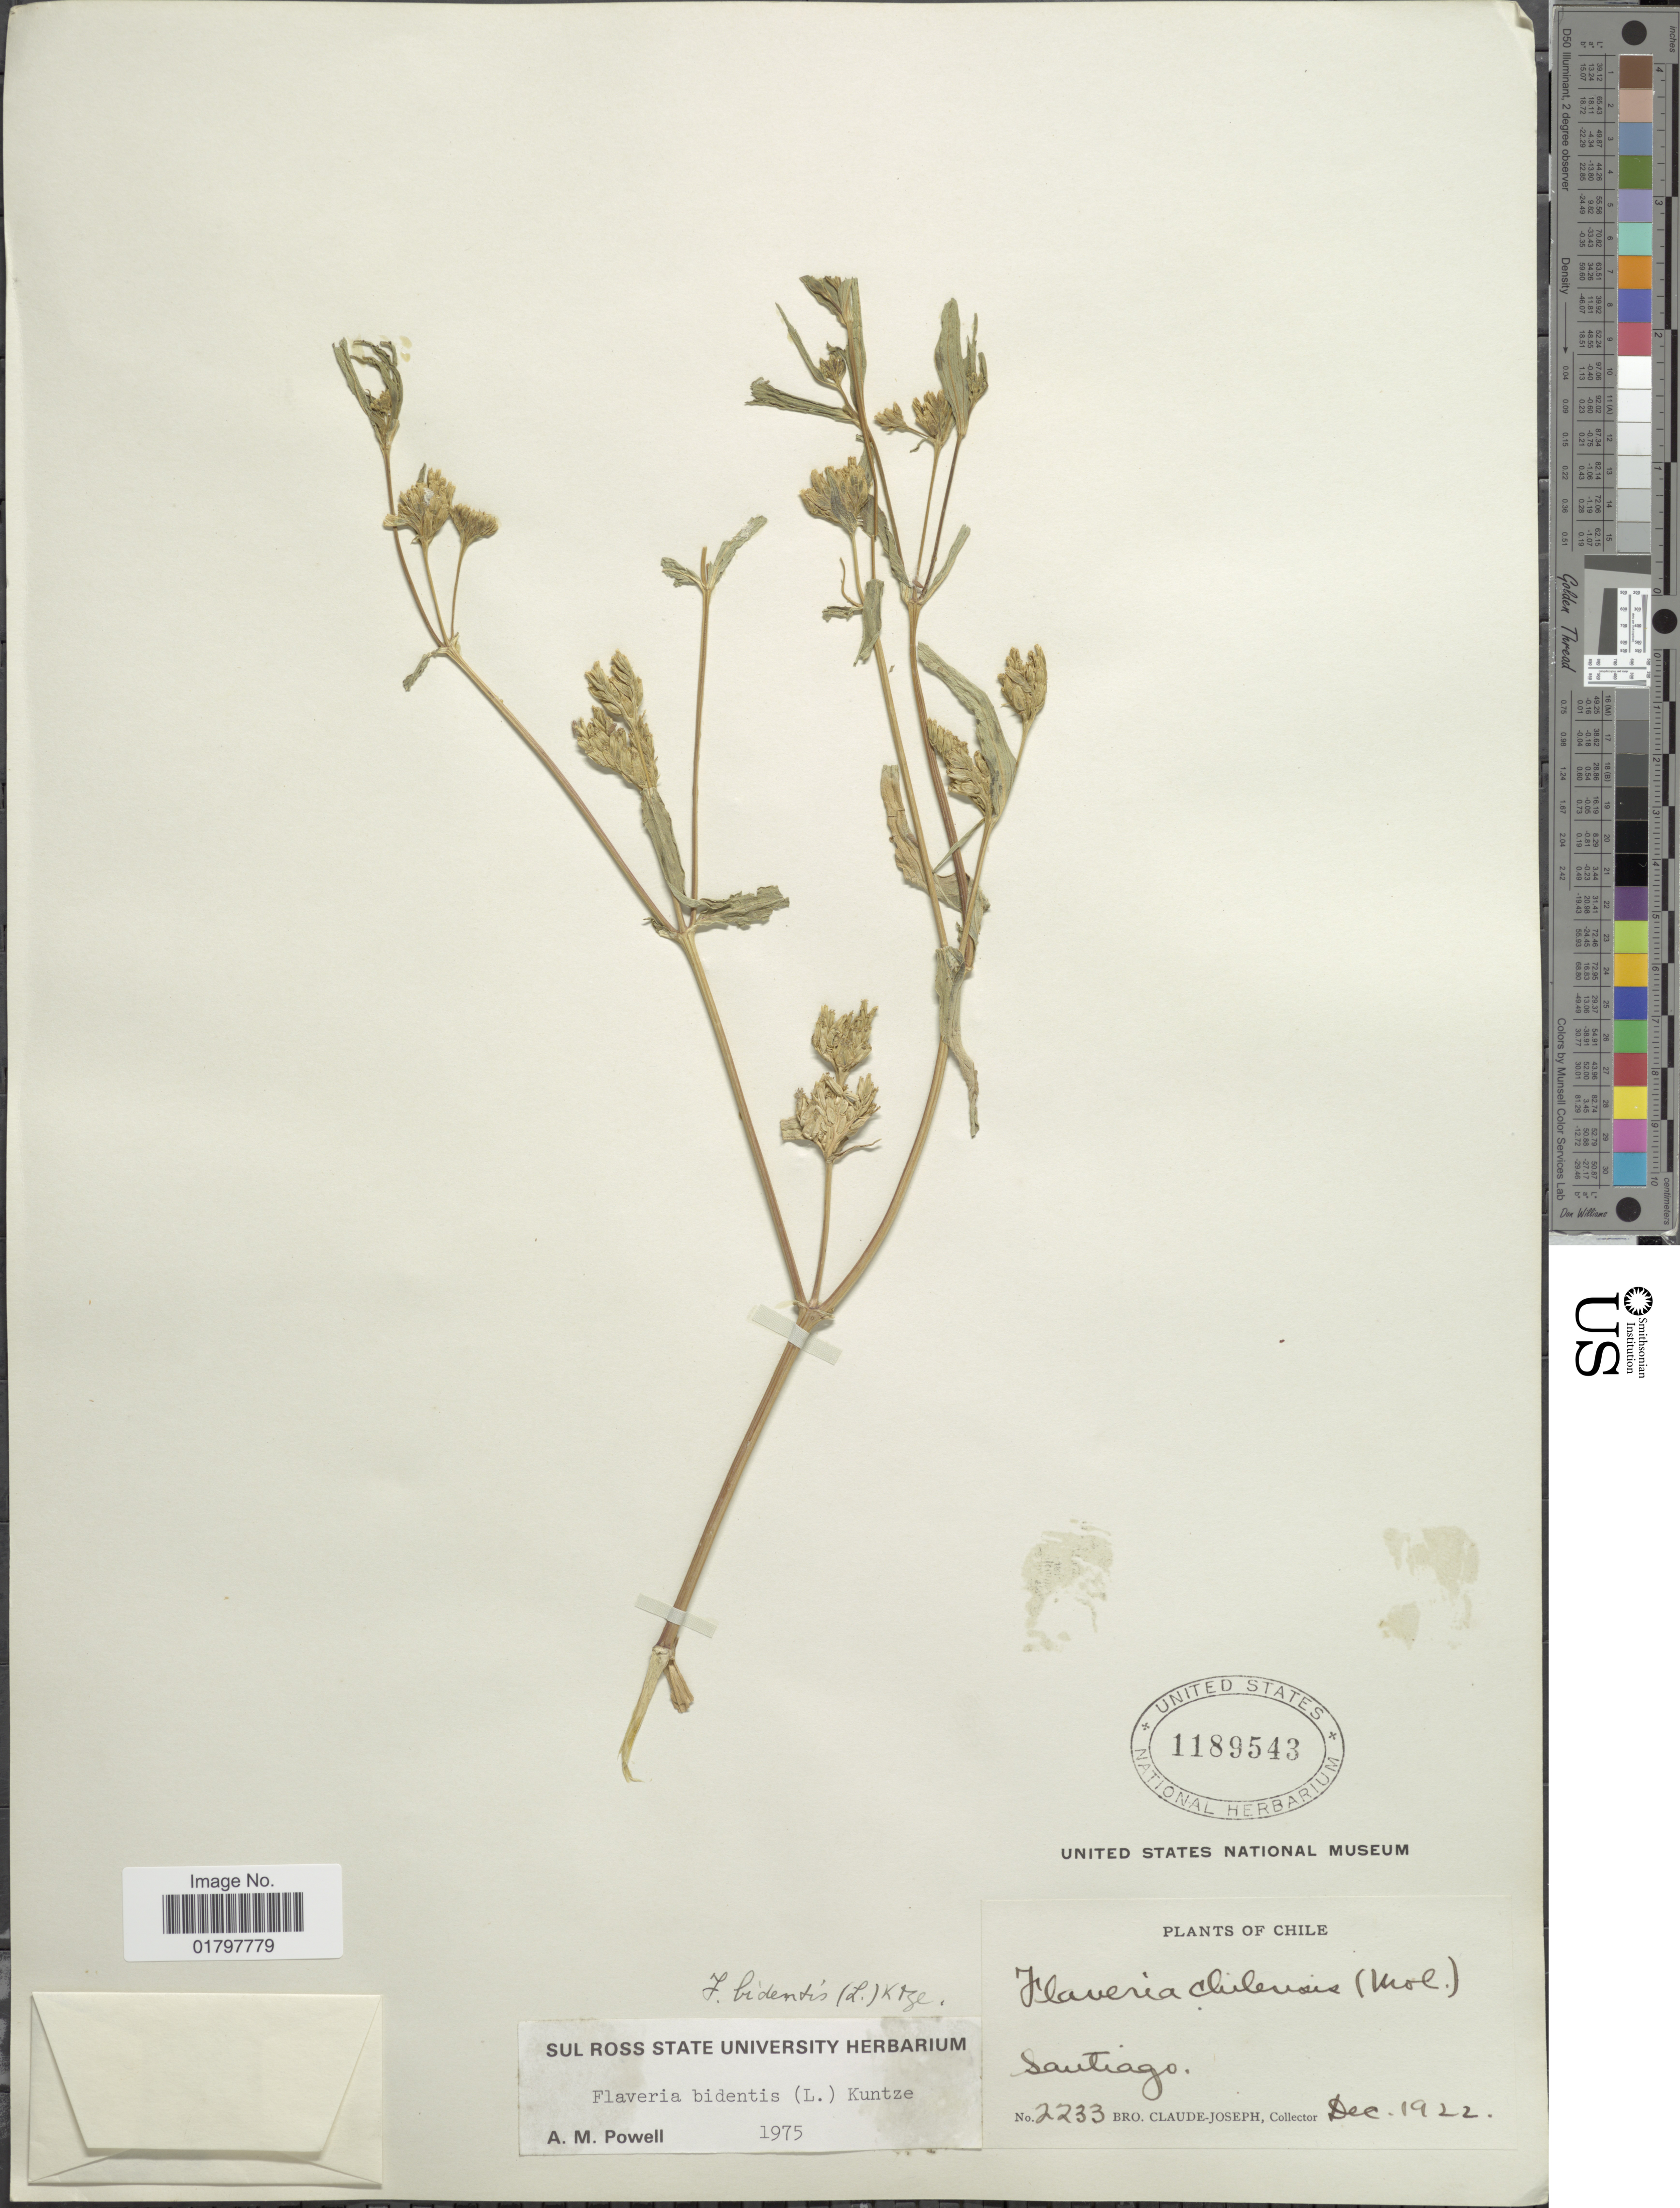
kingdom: Plantae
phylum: Tracheophyta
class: Magnoliopsida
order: Asterales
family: Asteraceae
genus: Flaveria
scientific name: Flaveria bidentis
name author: (L.) Kuntze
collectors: Bro. Claude-Joseph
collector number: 2233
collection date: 1922-12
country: Chile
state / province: Región Metropolitana (RM)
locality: Santiago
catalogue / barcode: US 1189543